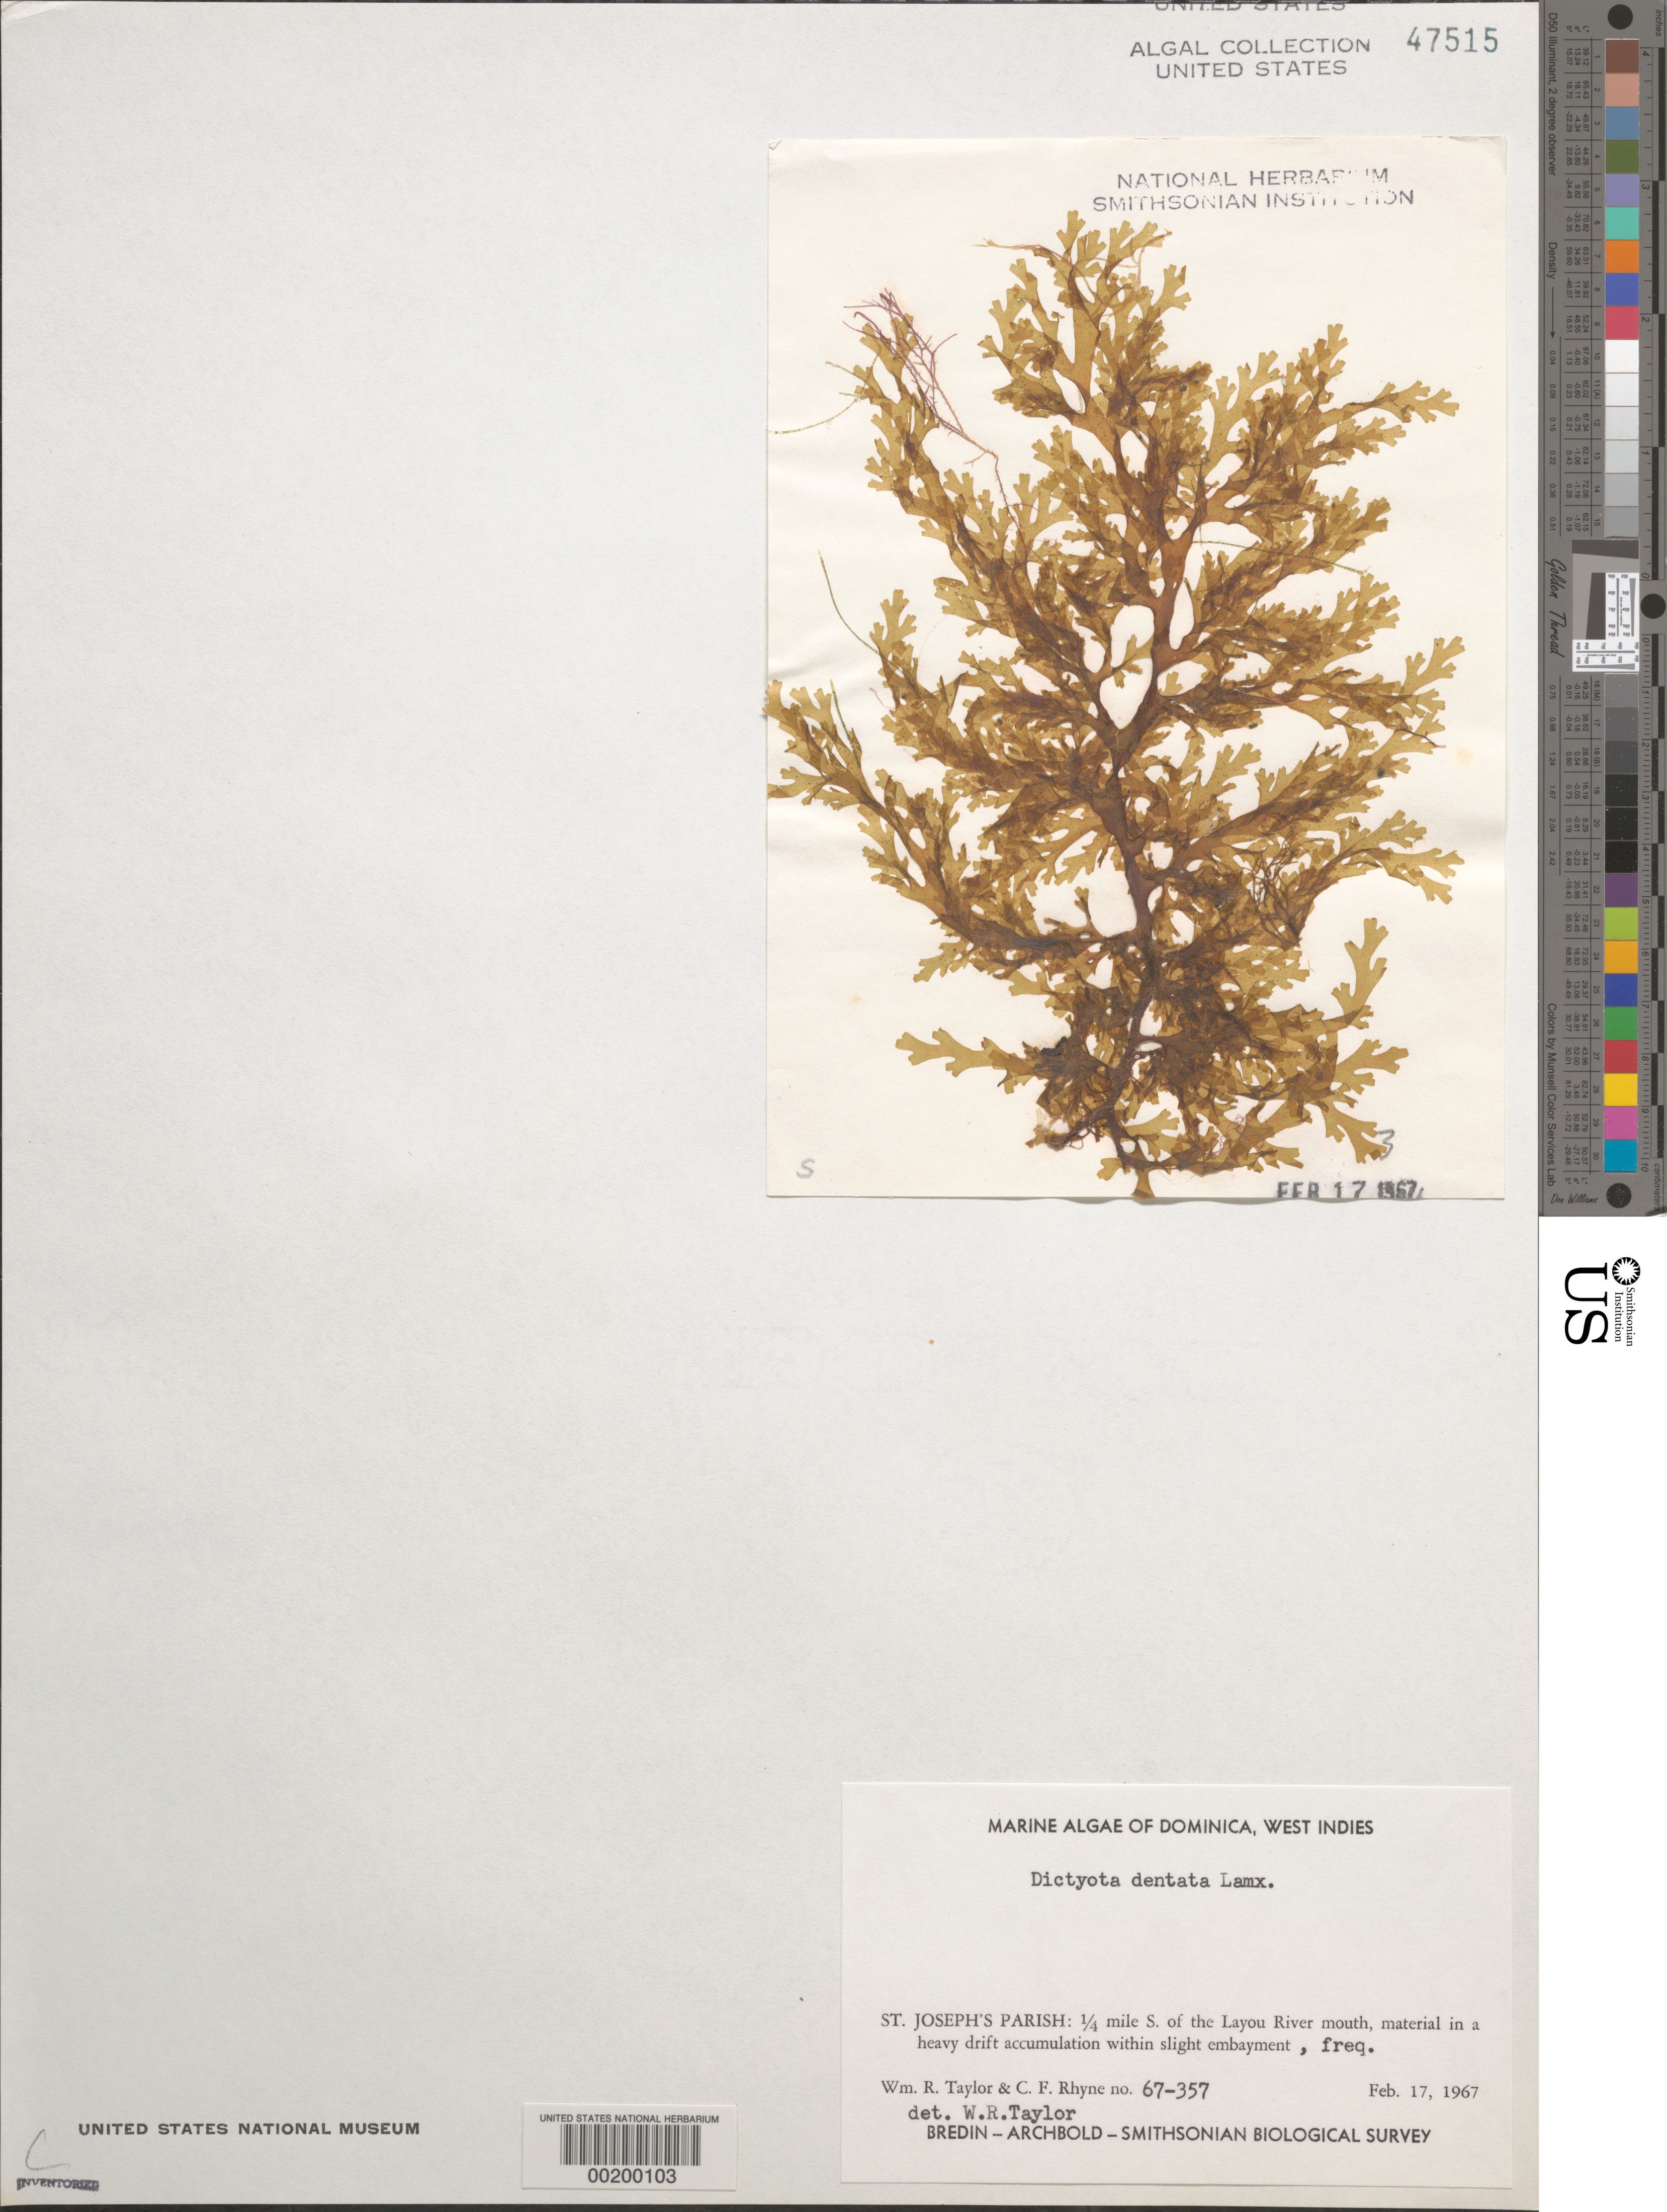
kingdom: Chromista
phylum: Ochrophyta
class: Phaeophyceae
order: Dictyotales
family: Dictyotaceae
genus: Dictyota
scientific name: Dictyota mertensii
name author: (C. Mart.) Kütz.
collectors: W. R. Taylor & C. Rhyne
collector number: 67-357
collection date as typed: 17 Feb 1967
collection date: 1967-02-17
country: Dominica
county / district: St. Joseph's Parish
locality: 0.25 mile south of Layou River mouth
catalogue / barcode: US 47515